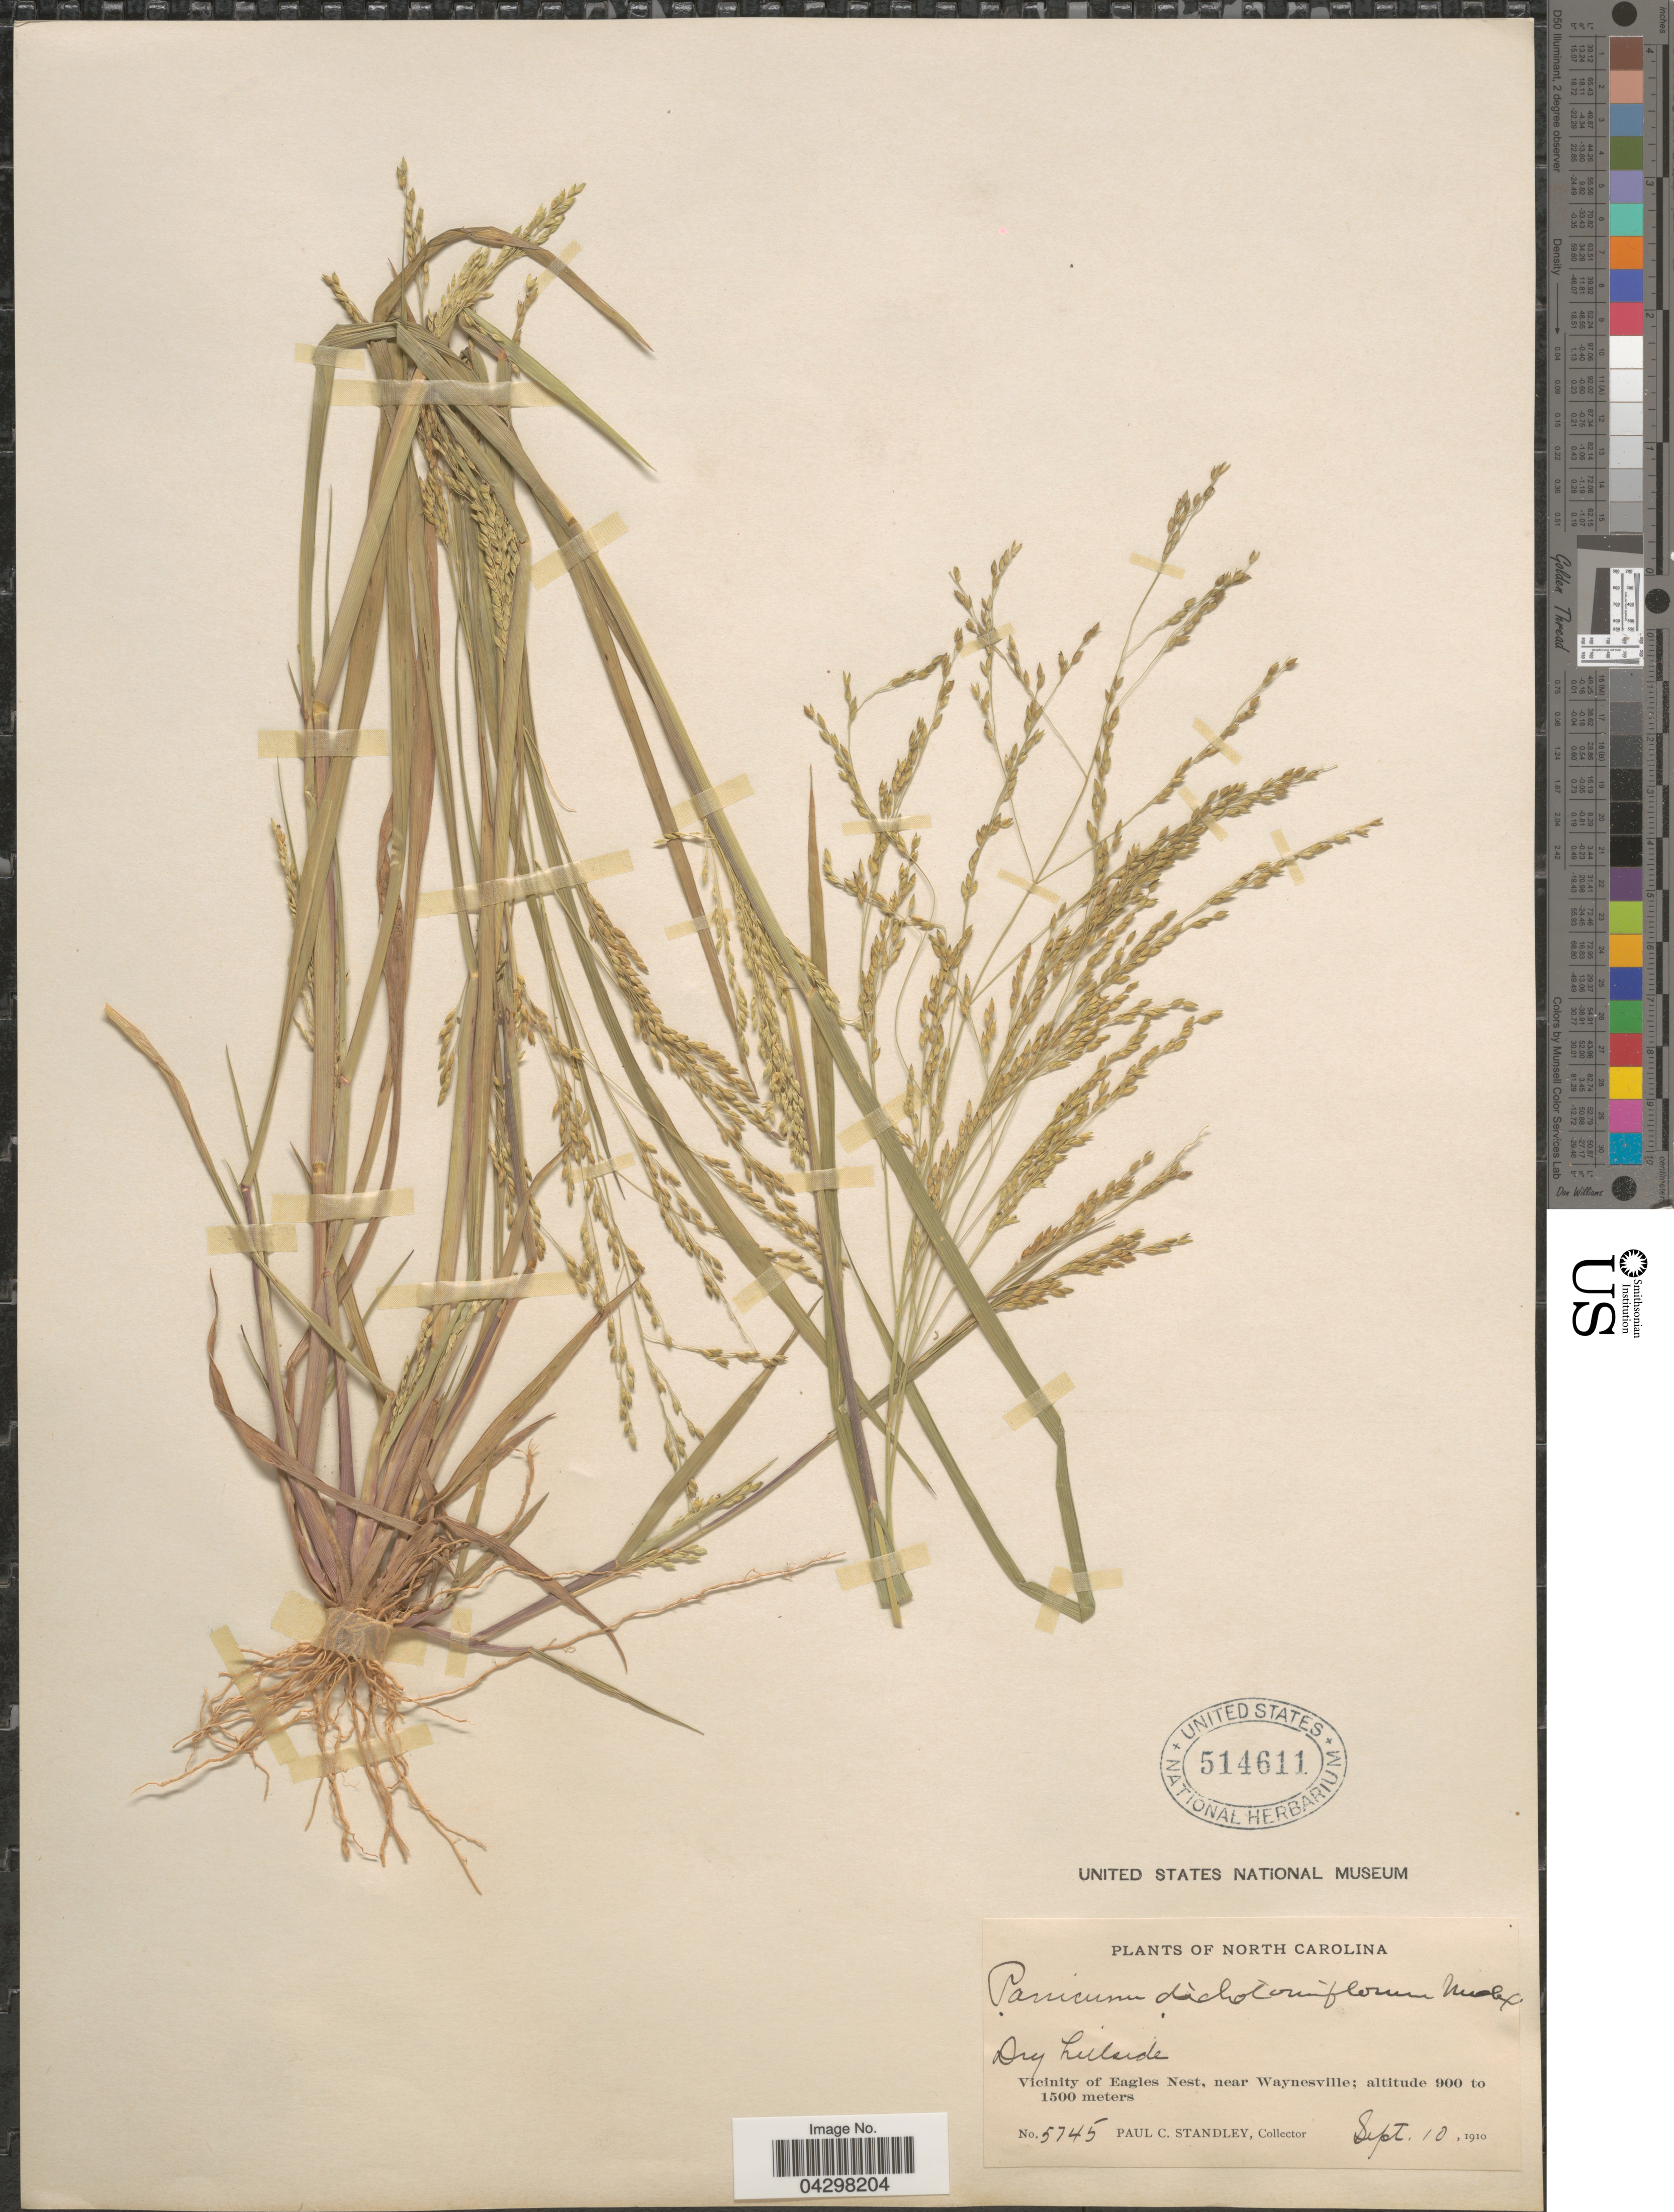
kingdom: Plantae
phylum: Tracheophyta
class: Liliopsida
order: Poales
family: Poaceae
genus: Panicum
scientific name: Panicum dichotomiflorum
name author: Michx.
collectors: P. C. Standley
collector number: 5745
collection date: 1910-09-10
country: United States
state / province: North Carolina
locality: Dry hillside. Vicinity of Eagles Nest, near Waynesville.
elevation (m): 900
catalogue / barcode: US 514611